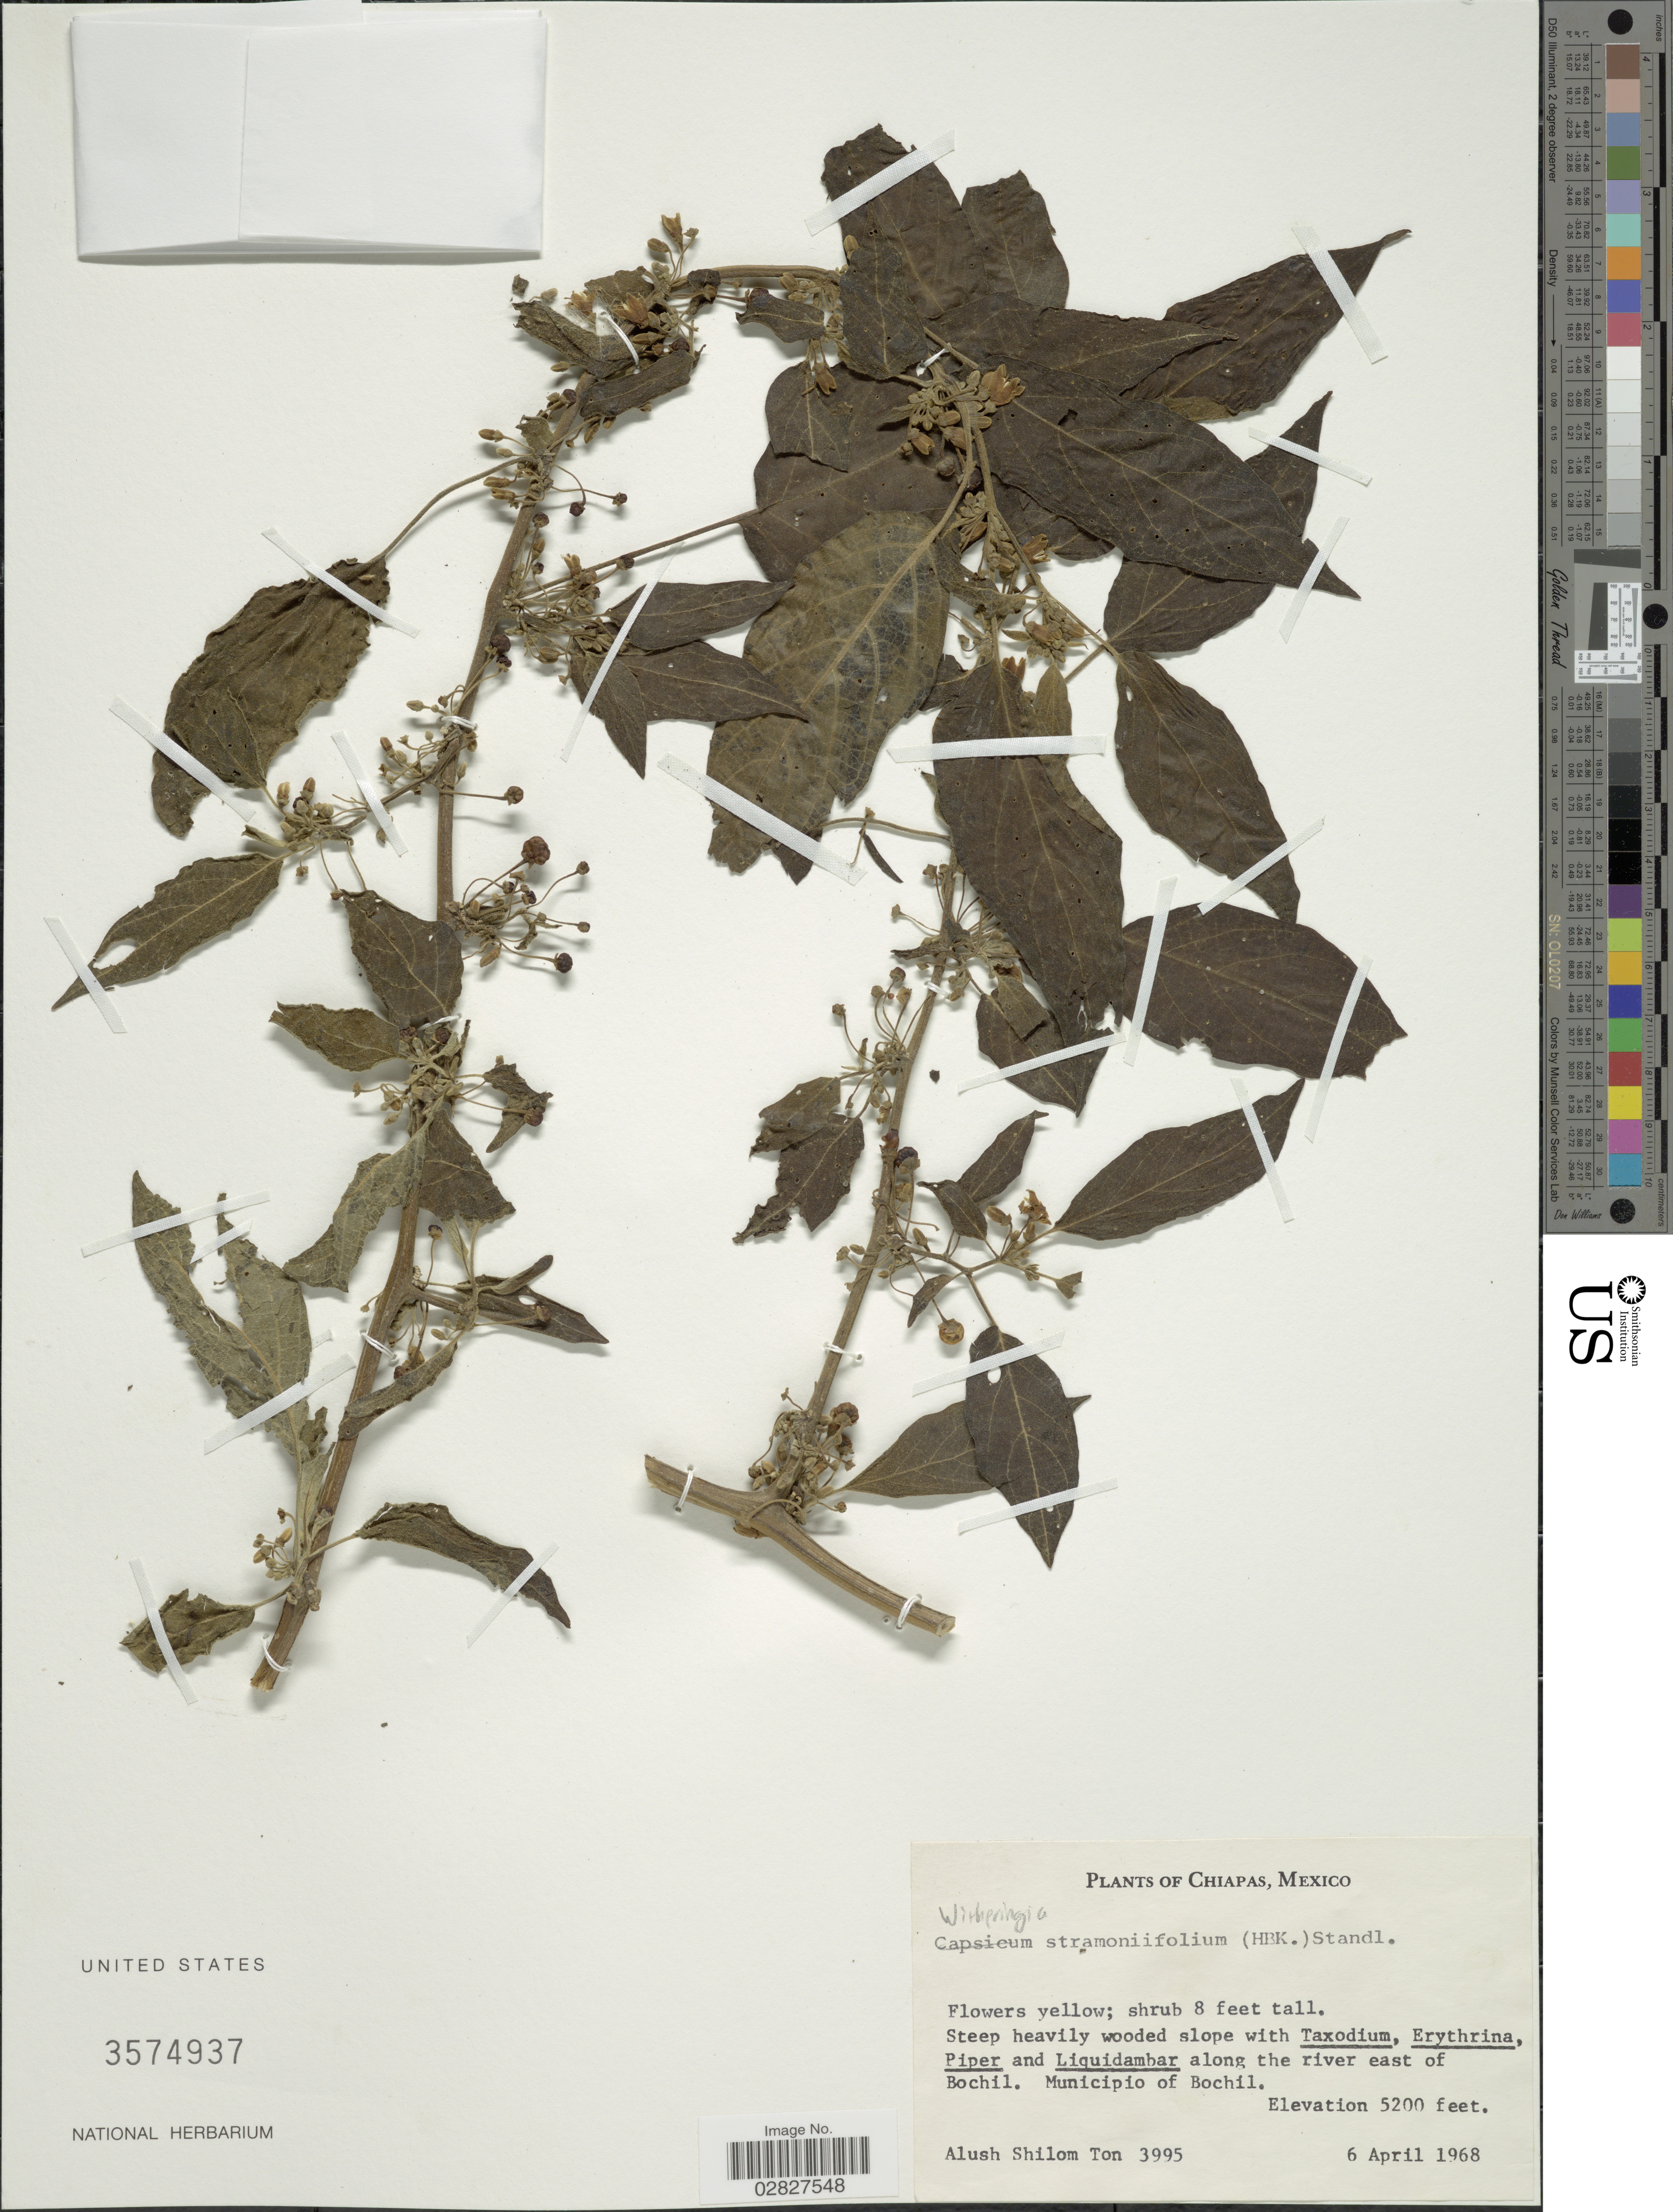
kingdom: Plantae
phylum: Tracheophyta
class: Magnoliopsida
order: Solanales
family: Solanaceae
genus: Witheringia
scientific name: Witheringia stramonifolia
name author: Kunth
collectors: A. S. Ton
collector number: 3995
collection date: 1968-04-06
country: Mexico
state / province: Chiapas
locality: Along the river east of Bochil. Municipio of Bochil.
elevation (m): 1585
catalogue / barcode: US 3574937